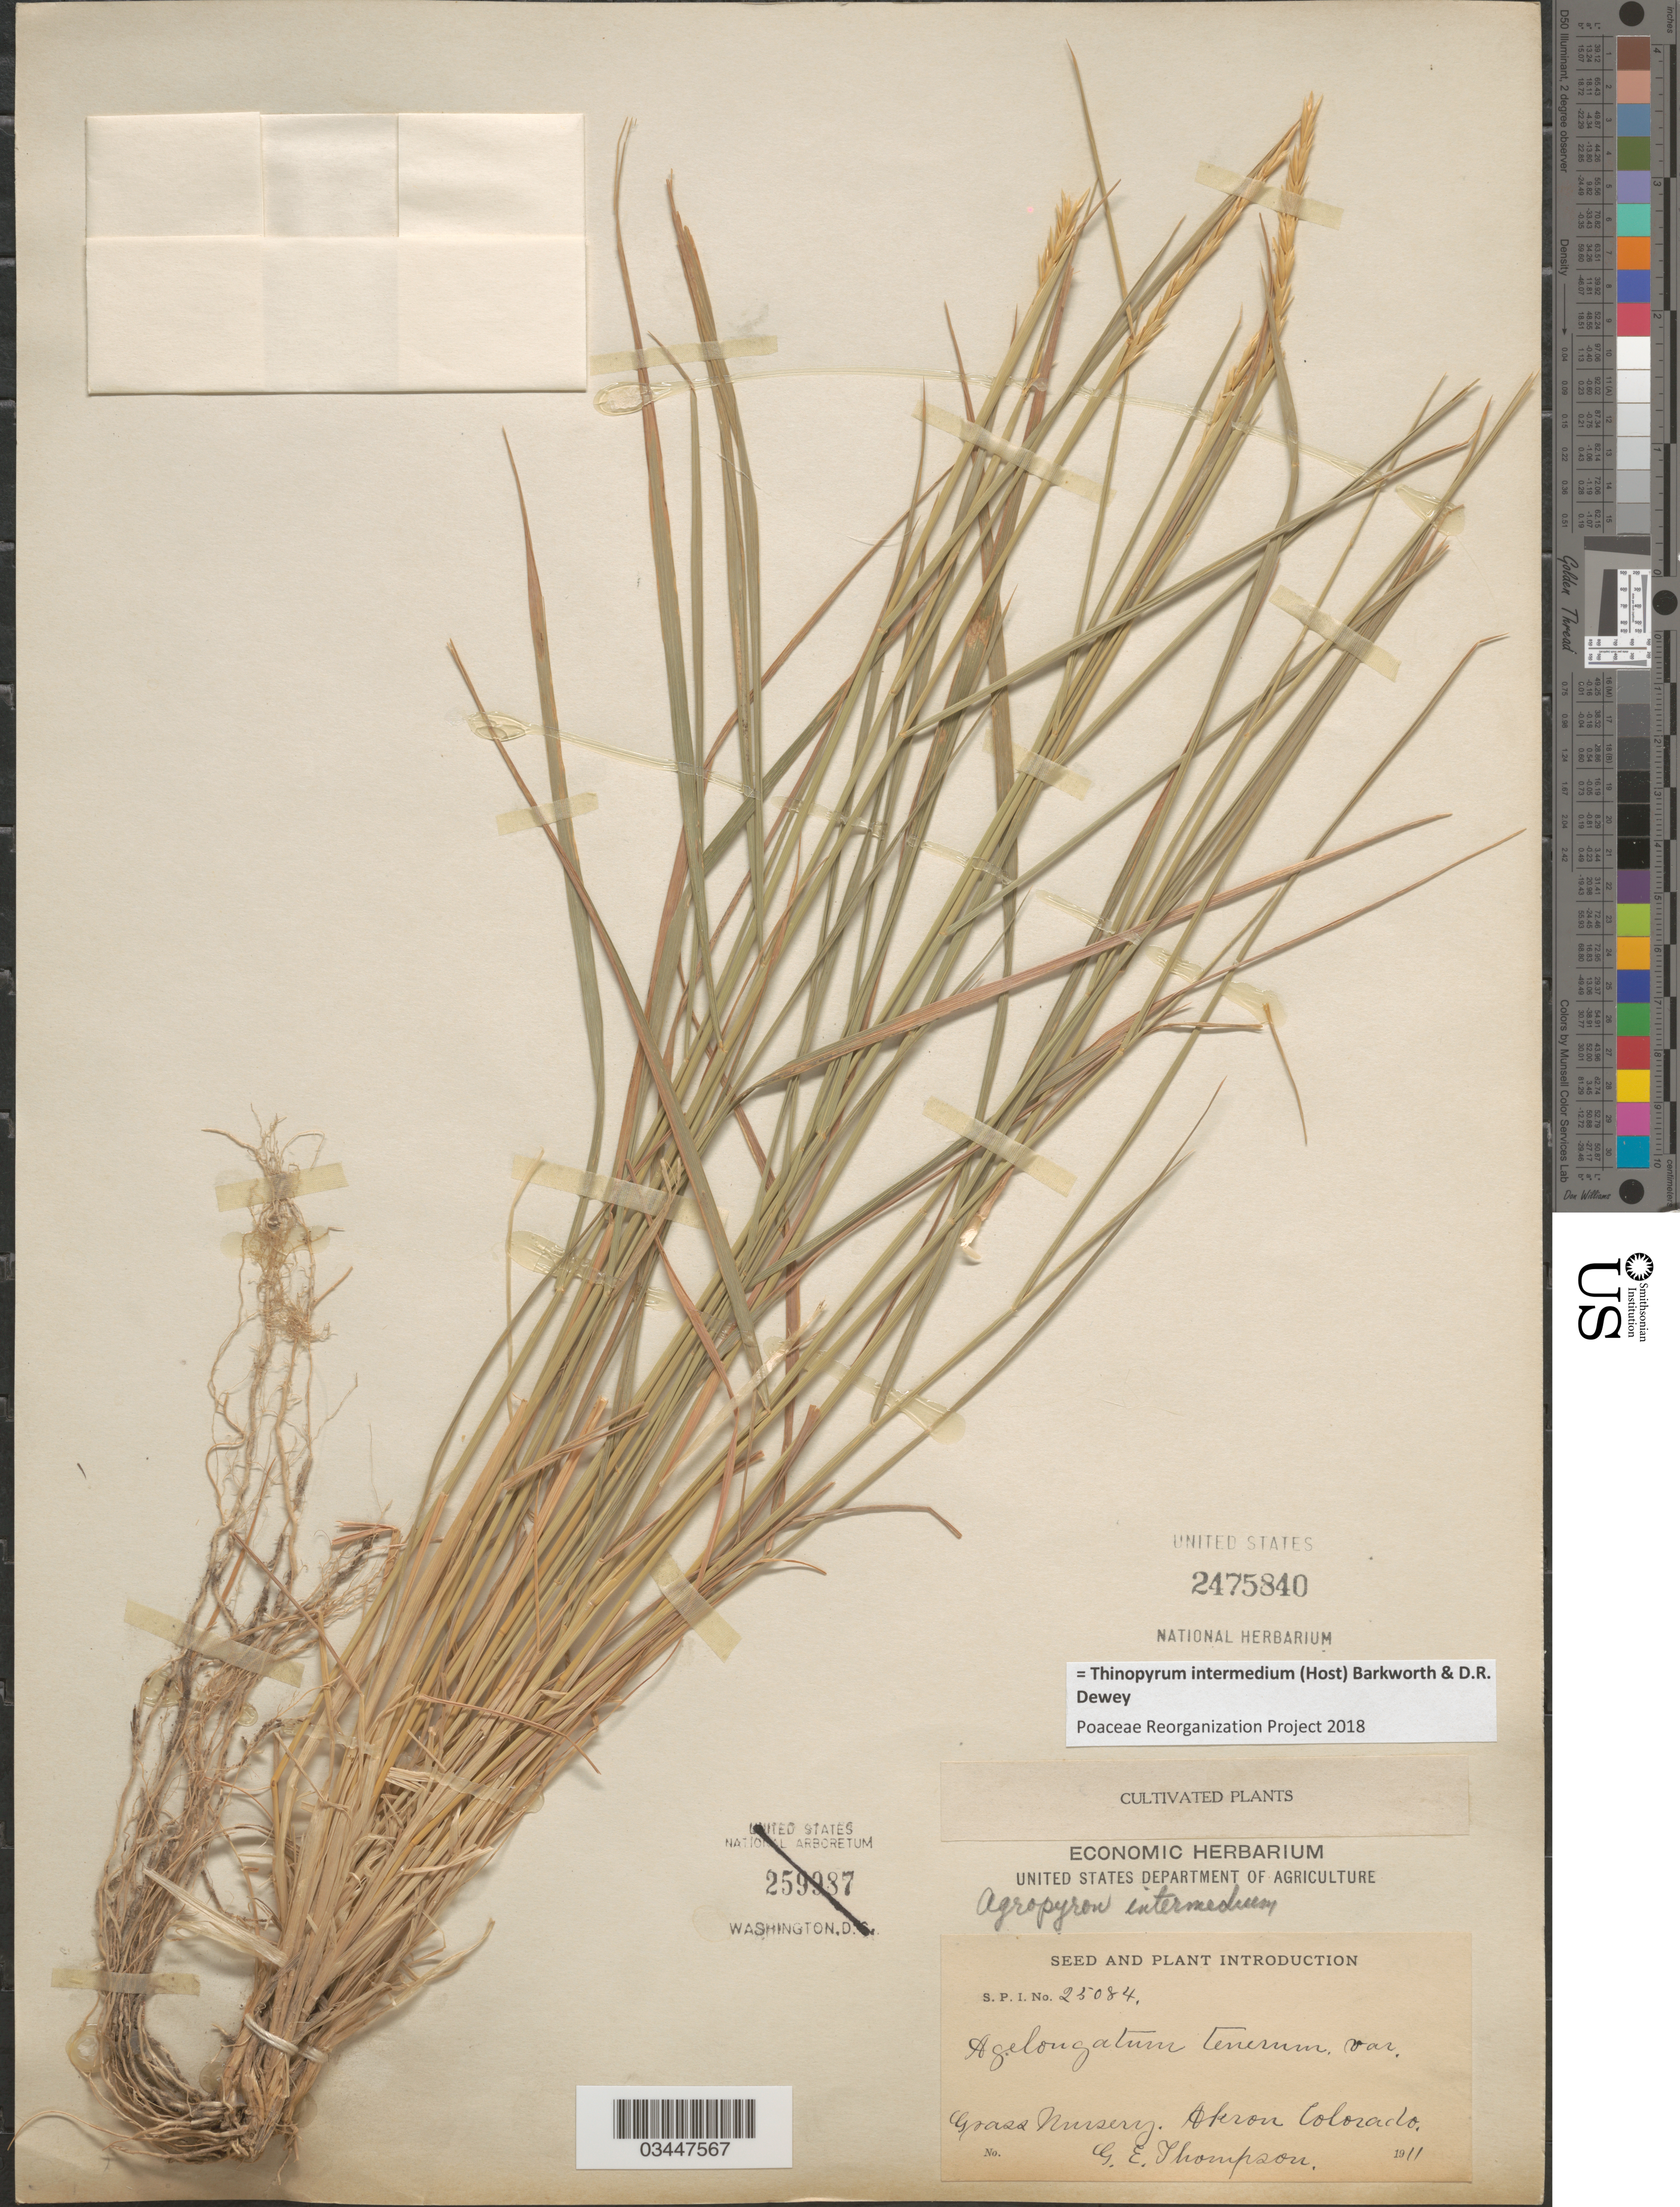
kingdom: Plantae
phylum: Tracheophyta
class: Liliopsida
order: Poales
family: Poaceae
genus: Thinopyrum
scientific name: Thinopyrum intermedium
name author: (Host) Barkworth & Dewey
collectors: G. Thompson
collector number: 25084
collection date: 1911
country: United States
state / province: Colorado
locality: Grass Nursery. Akron.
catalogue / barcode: US 2475840